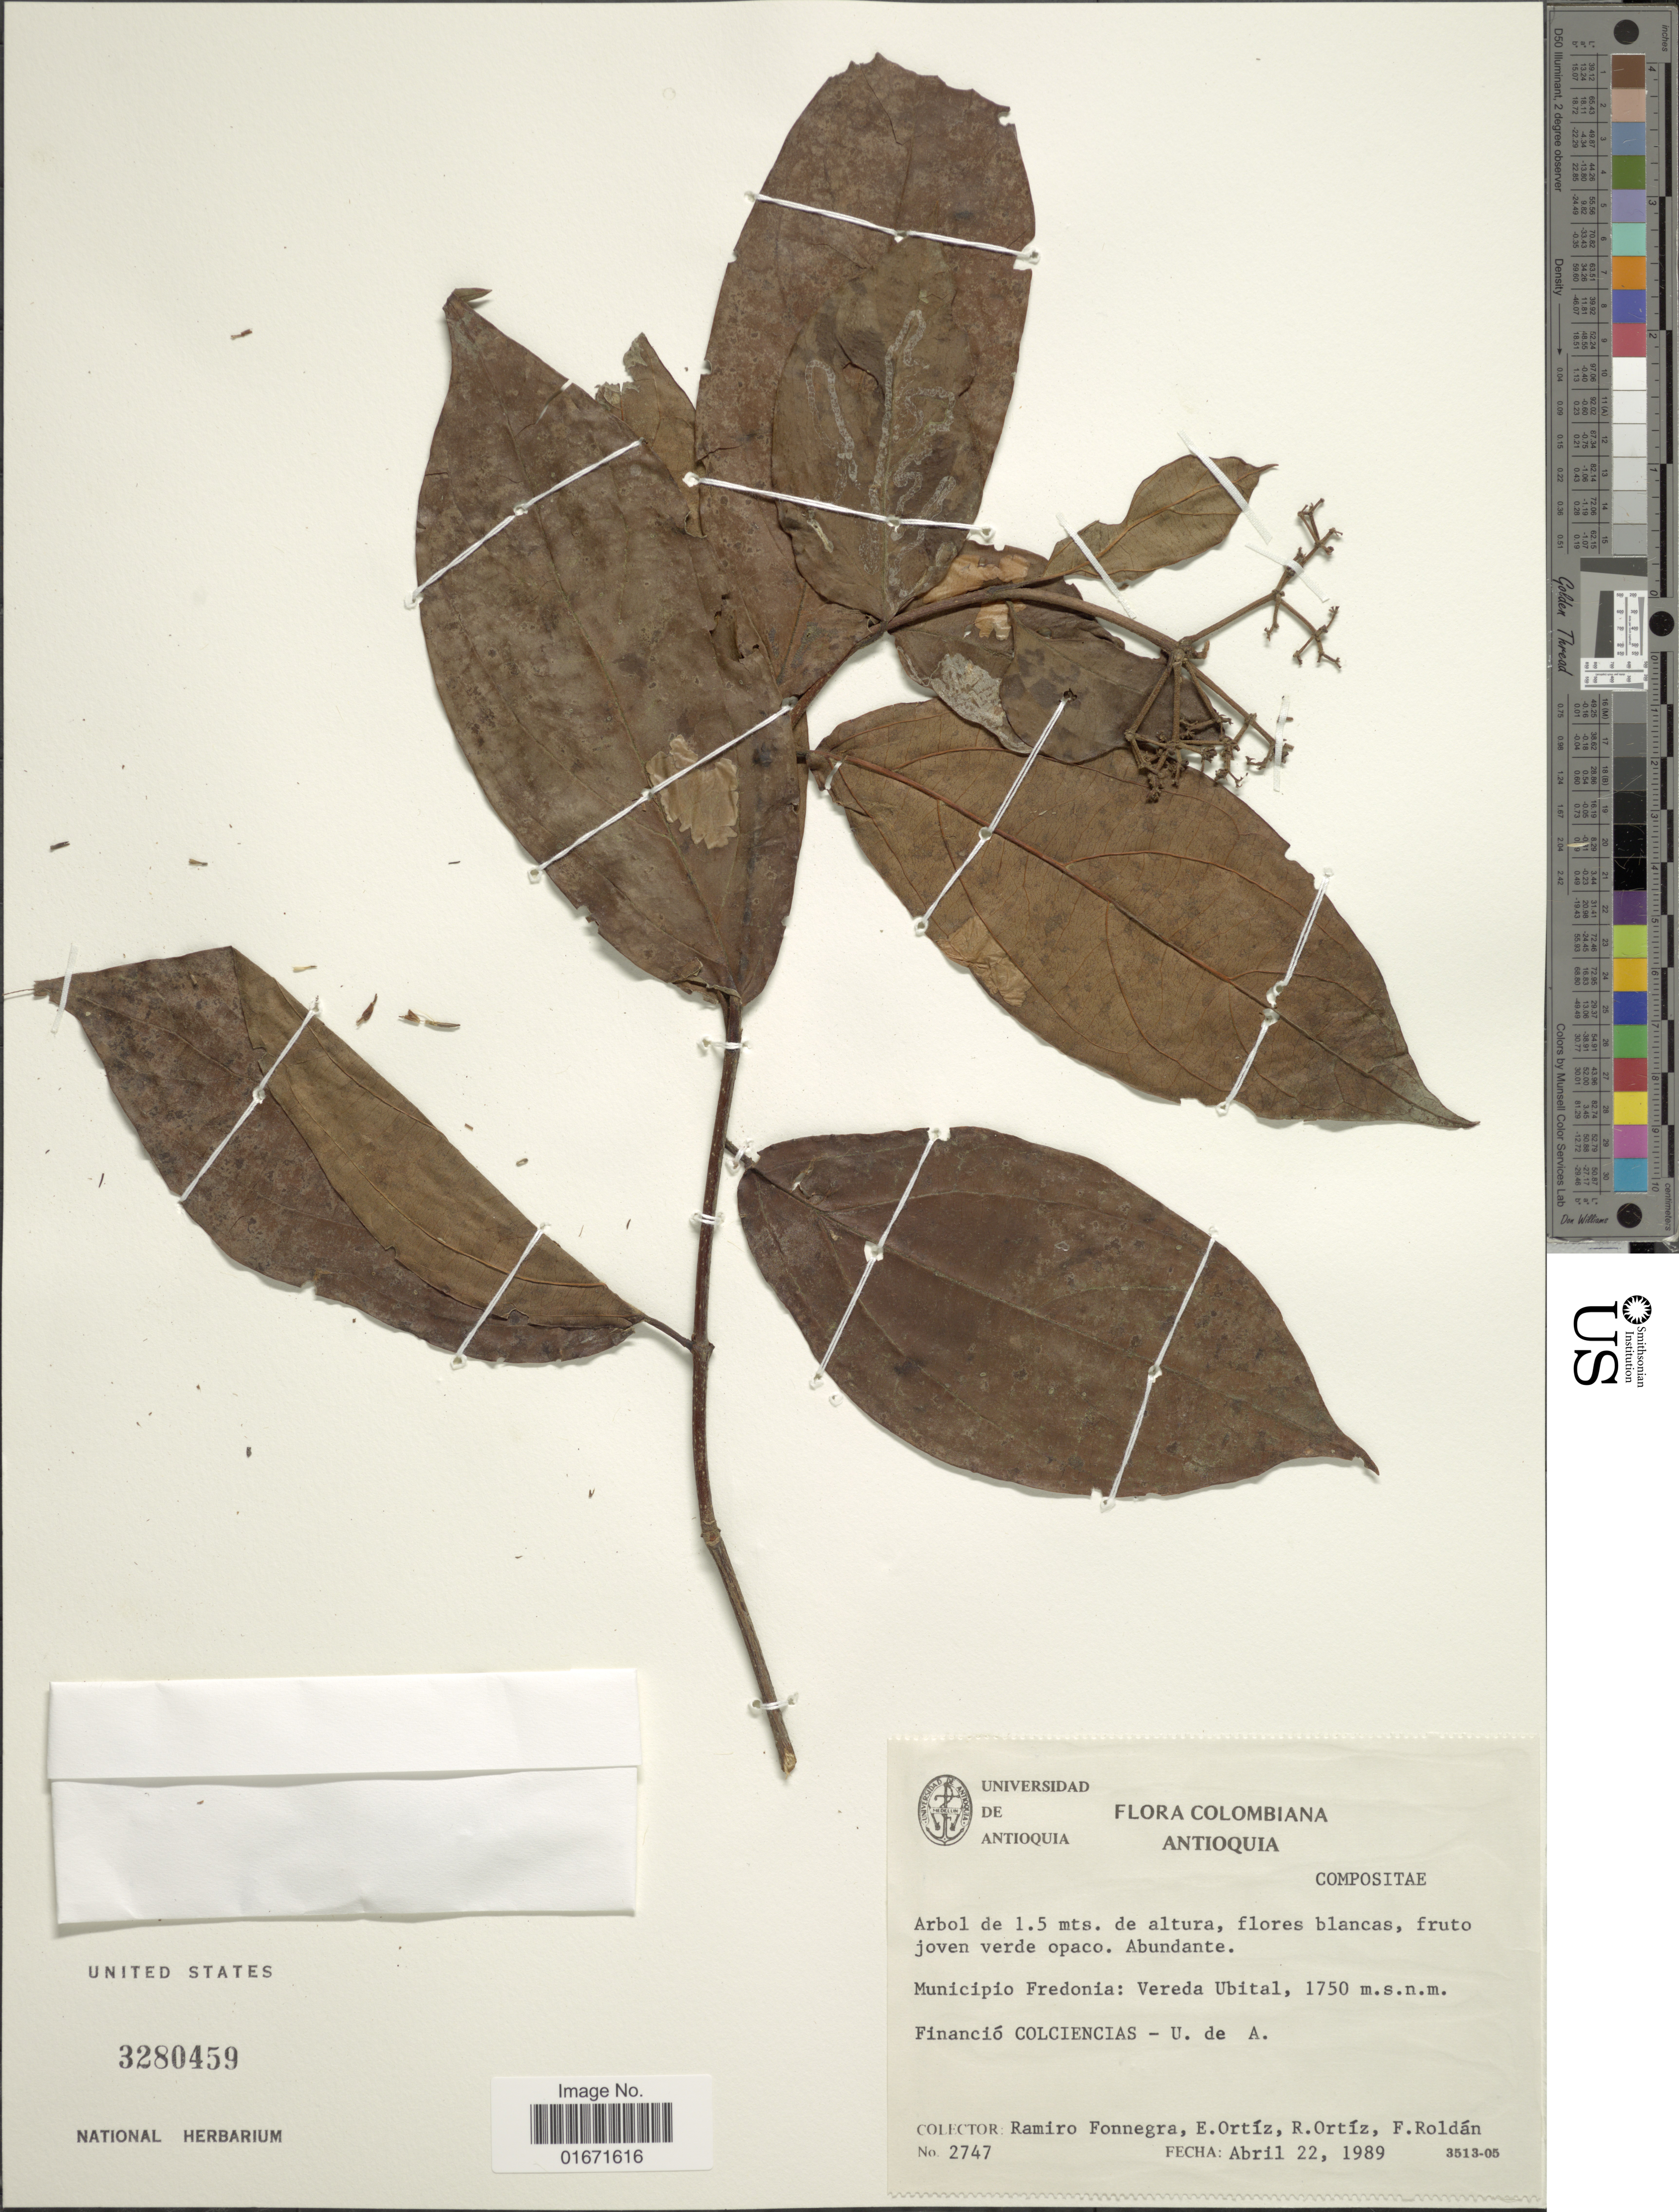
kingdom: Plantae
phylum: Tracheophyta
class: Magnoliopsida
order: Asterales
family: Asteraceae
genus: Mikania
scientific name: Mikania sp.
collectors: R. Fonnegra G., E. Ortiz, R. Ortíz & F. J. Roldán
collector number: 2747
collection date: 1989-04-22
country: Colombia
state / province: Antioquia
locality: Municipio Fredonia: Vereda Ubital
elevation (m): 1750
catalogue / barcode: US 3280459